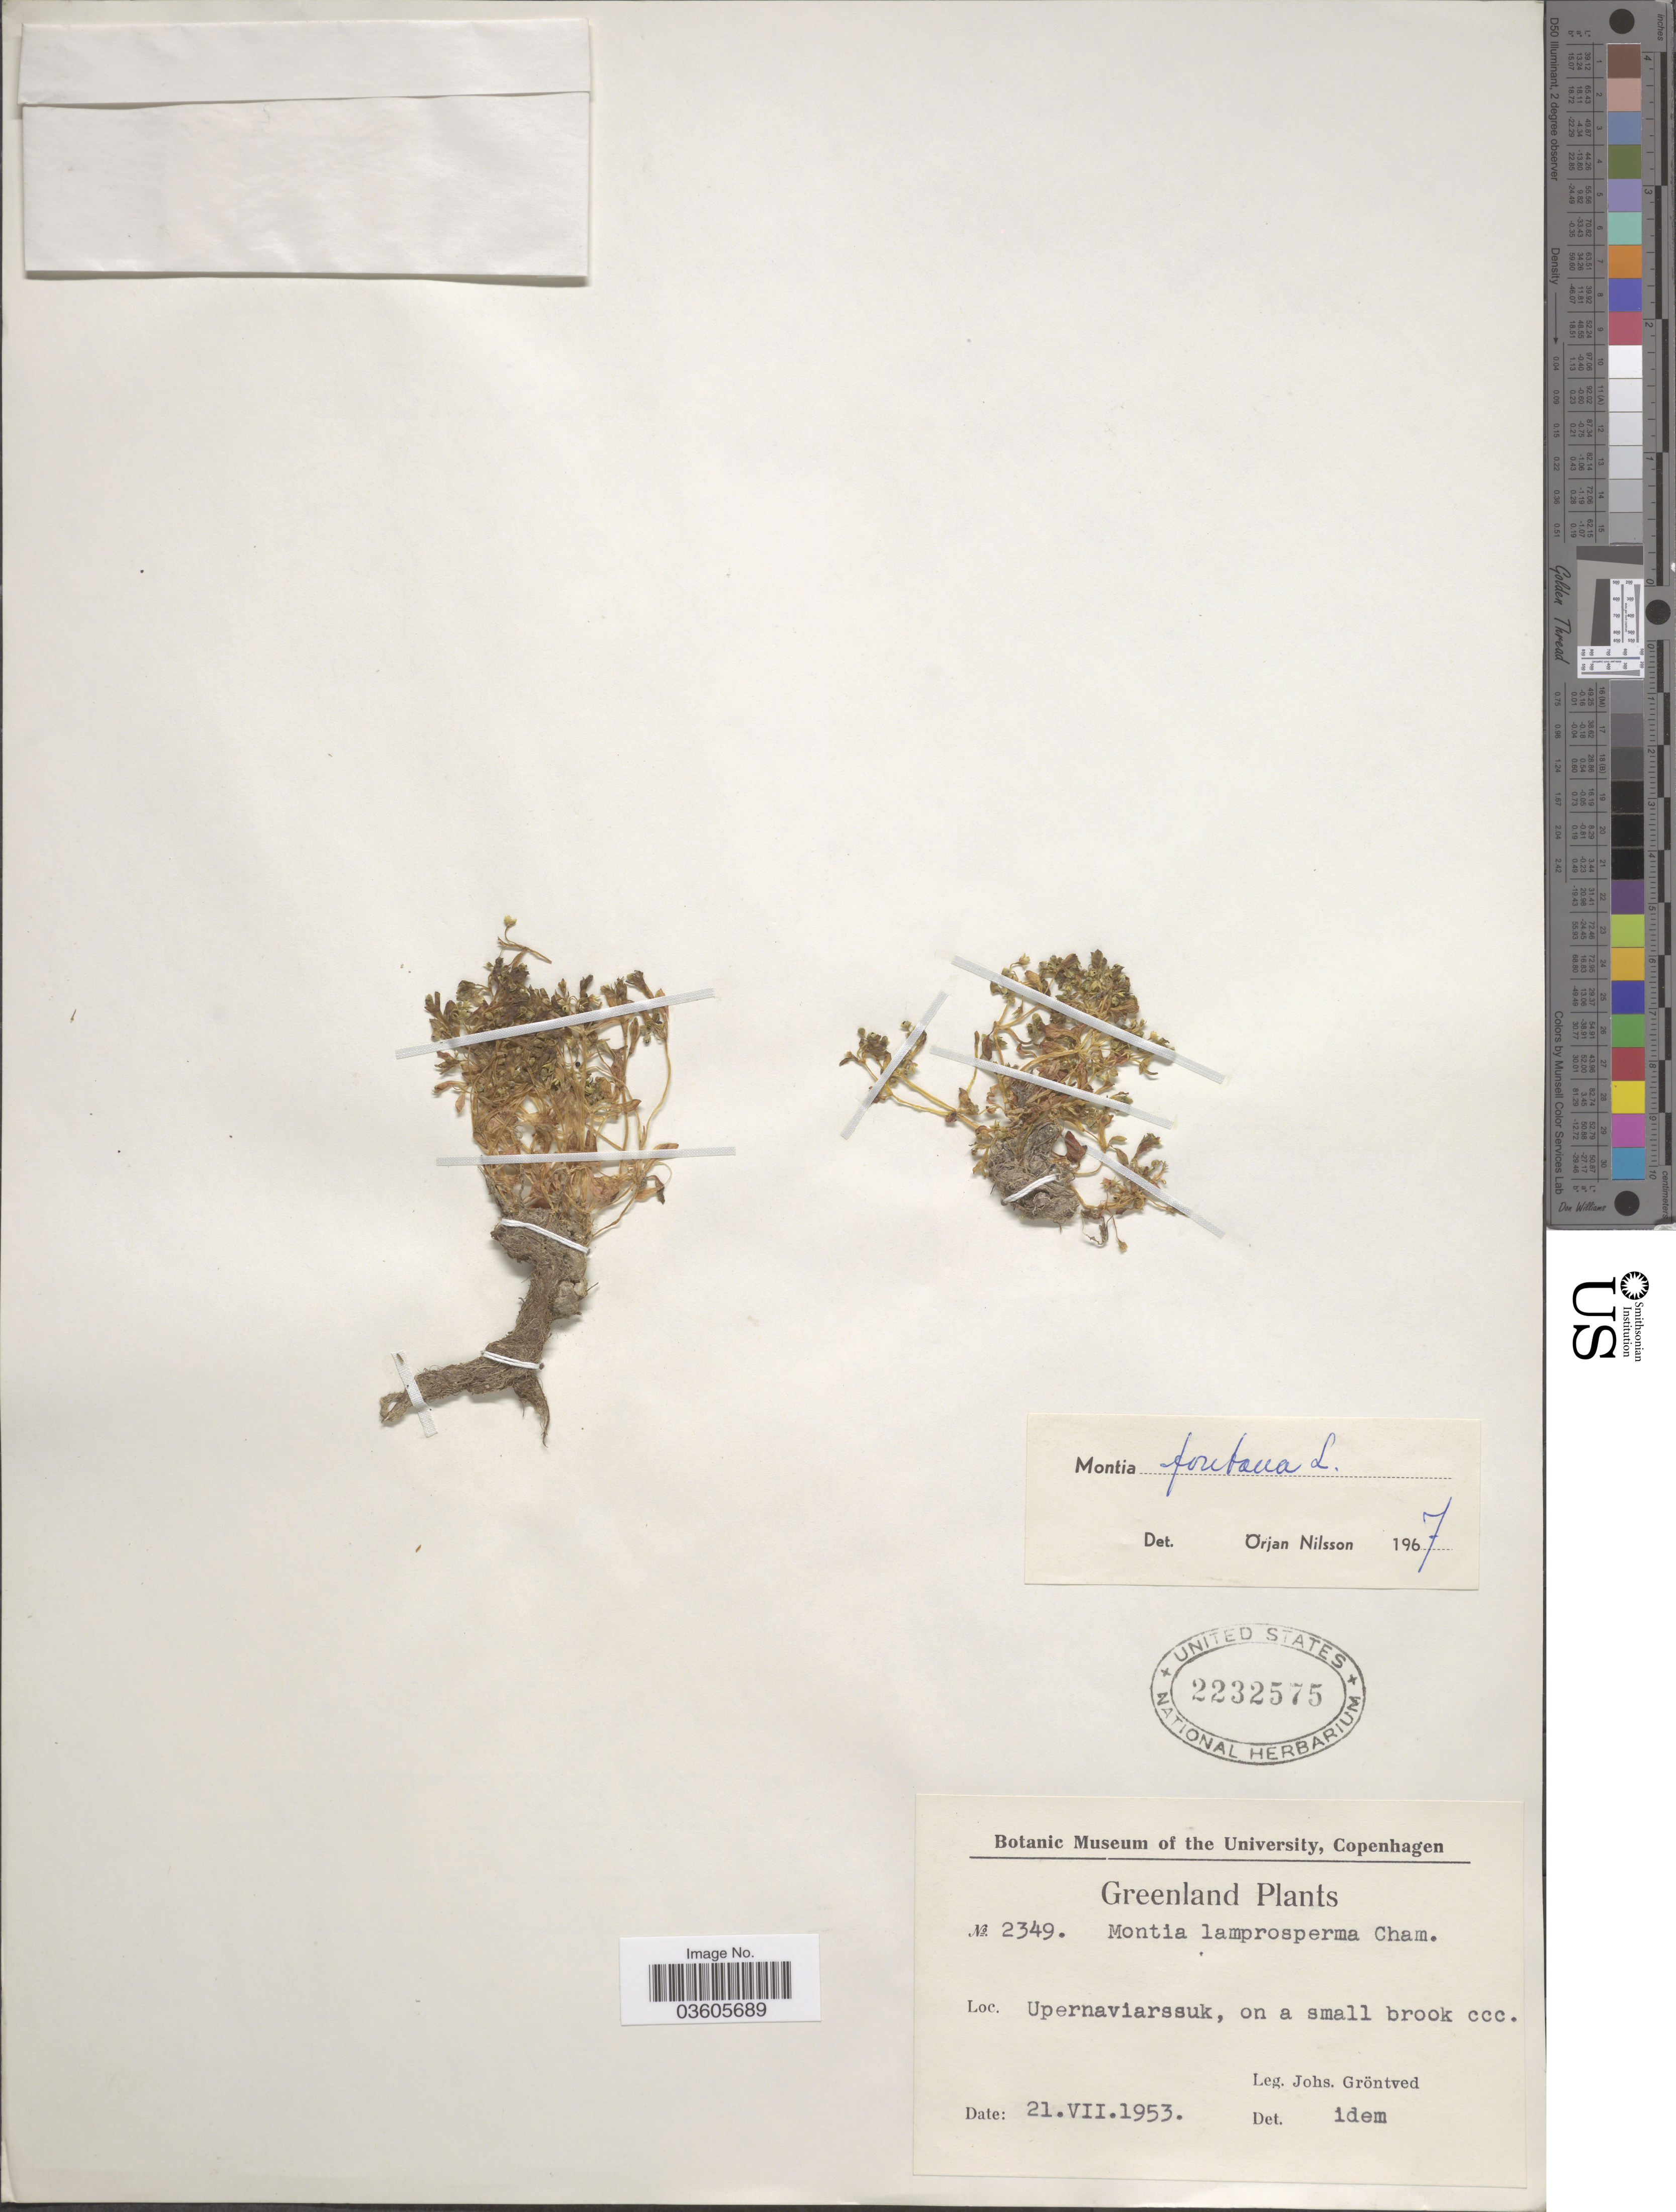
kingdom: Plantae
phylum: Tracheophyta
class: Magnoliopsida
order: Caryophyllales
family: Montiaceae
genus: Montia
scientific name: Montia fontana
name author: L.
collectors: J. Gröntved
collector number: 2349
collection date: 1953-07-21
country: Greenland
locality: Upernaviarssuk, on a small brook ccc.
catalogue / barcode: US 2232575